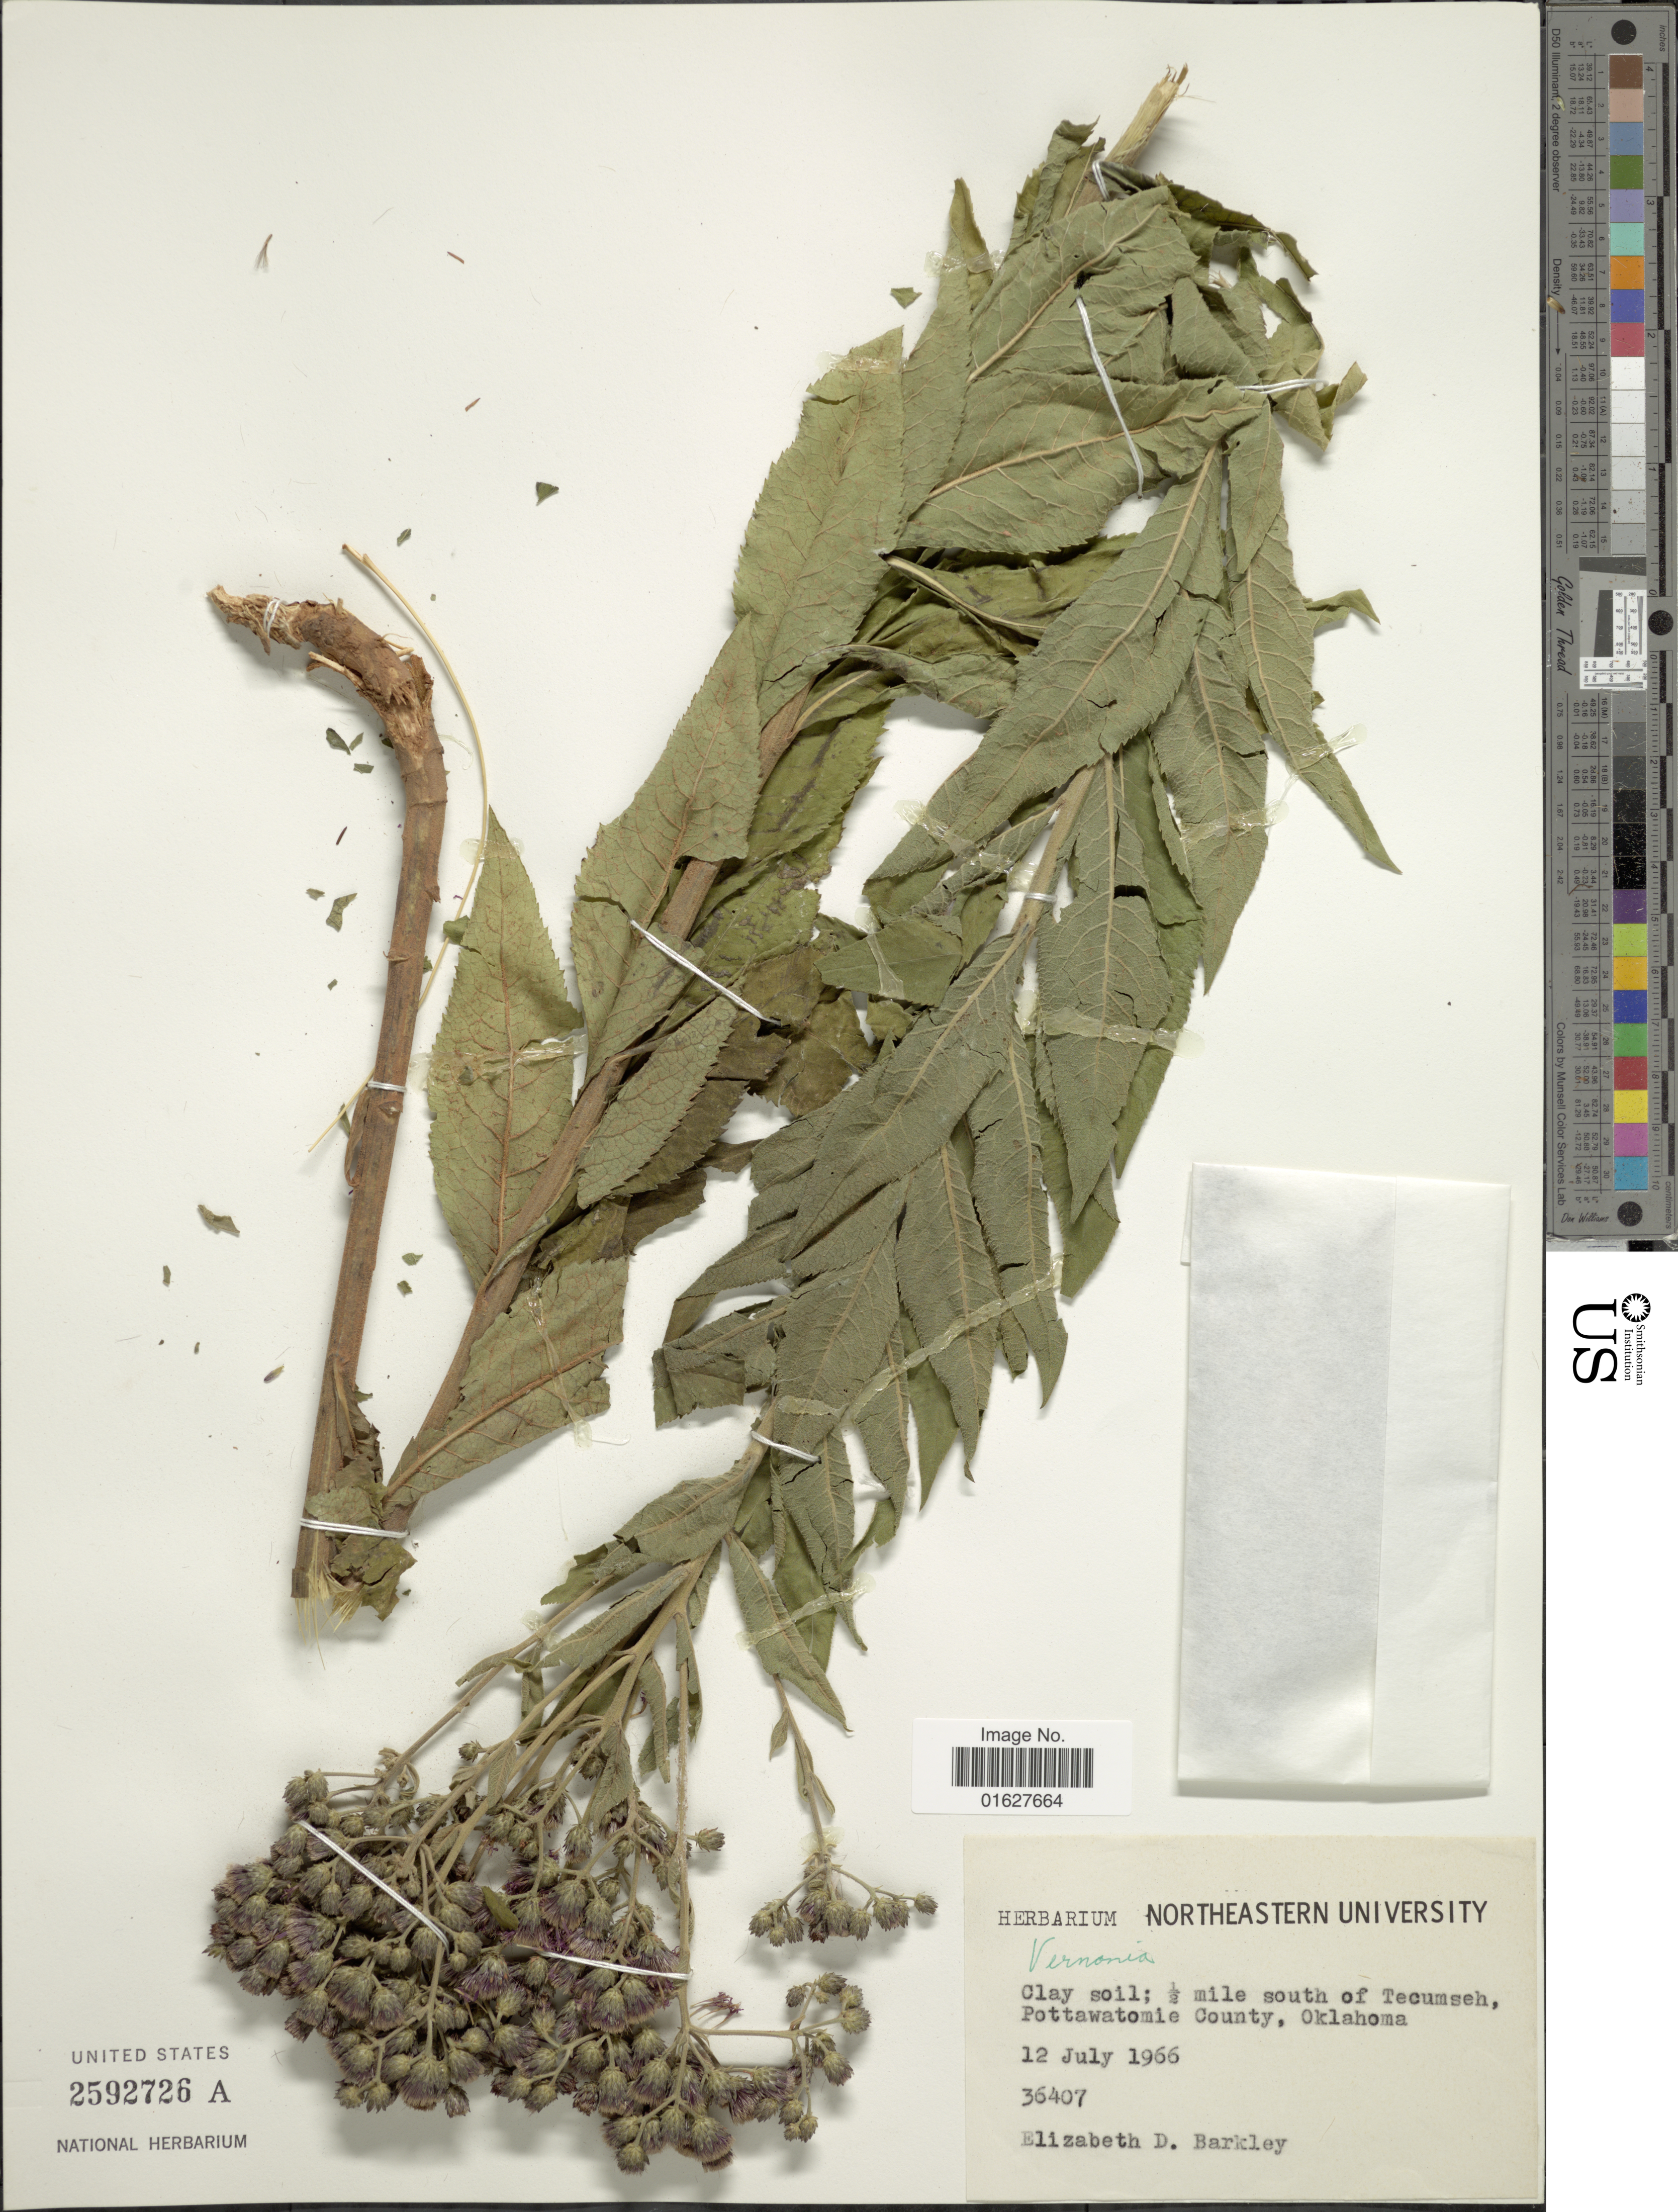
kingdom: Plantae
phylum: Tracheophyta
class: Magnoliopsida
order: Asterales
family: Asteraceae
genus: Vernonia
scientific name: Vernonia baldwinii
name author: Torr.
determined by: Renon, Polla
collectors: E. D.Barkley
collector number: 36407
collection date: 1966-07-12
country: United States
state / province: Oklahoma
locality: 1/2 mile south of Tecumseh, Pottawatomie County, Oklahoma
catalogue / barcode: US 2592826A